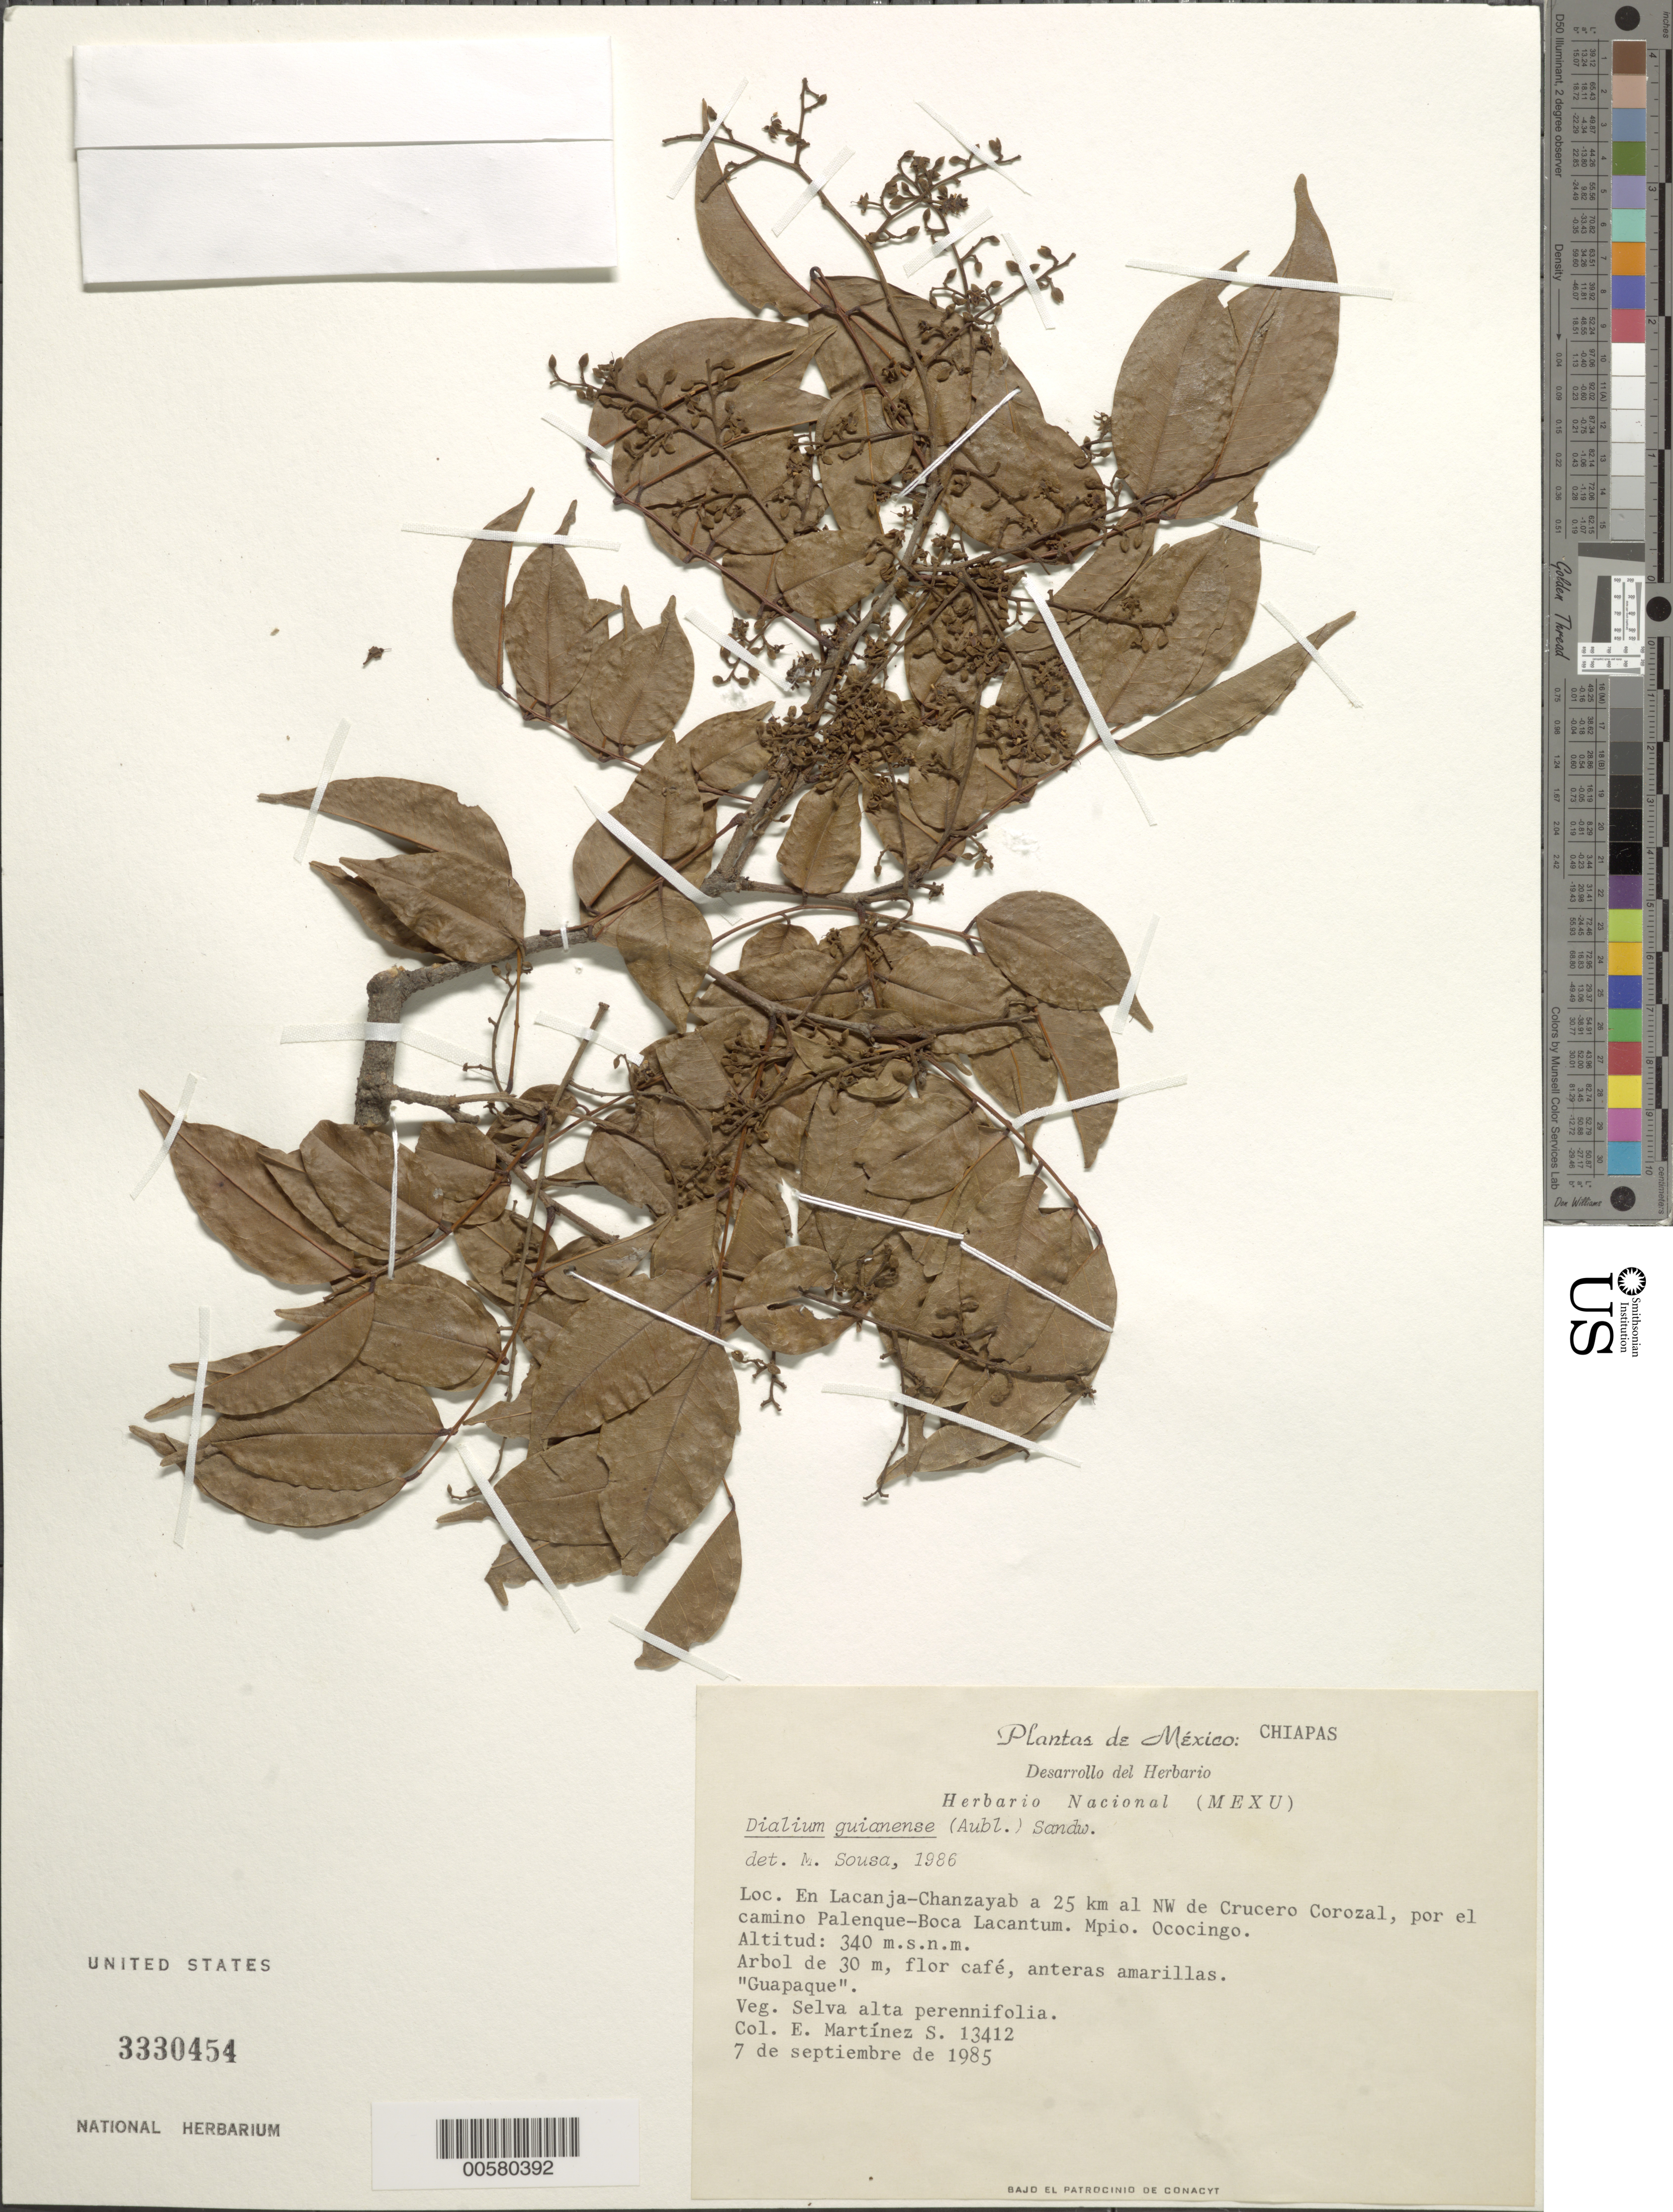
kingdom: Plantae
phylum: Tracheophyta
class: Magnoliopsida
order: Fabales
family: Fabaceae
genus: Dialium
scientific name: Dialium guianense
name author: (Aubl.) Sandwith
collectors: E. Martínez Soto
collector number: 13412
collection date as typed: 07 Sep 1985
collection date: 1985-09-07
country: Mexico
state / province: Chiapas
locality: En lacanja-chanzayab, NW of crucero corozal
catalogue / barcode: US 3330454